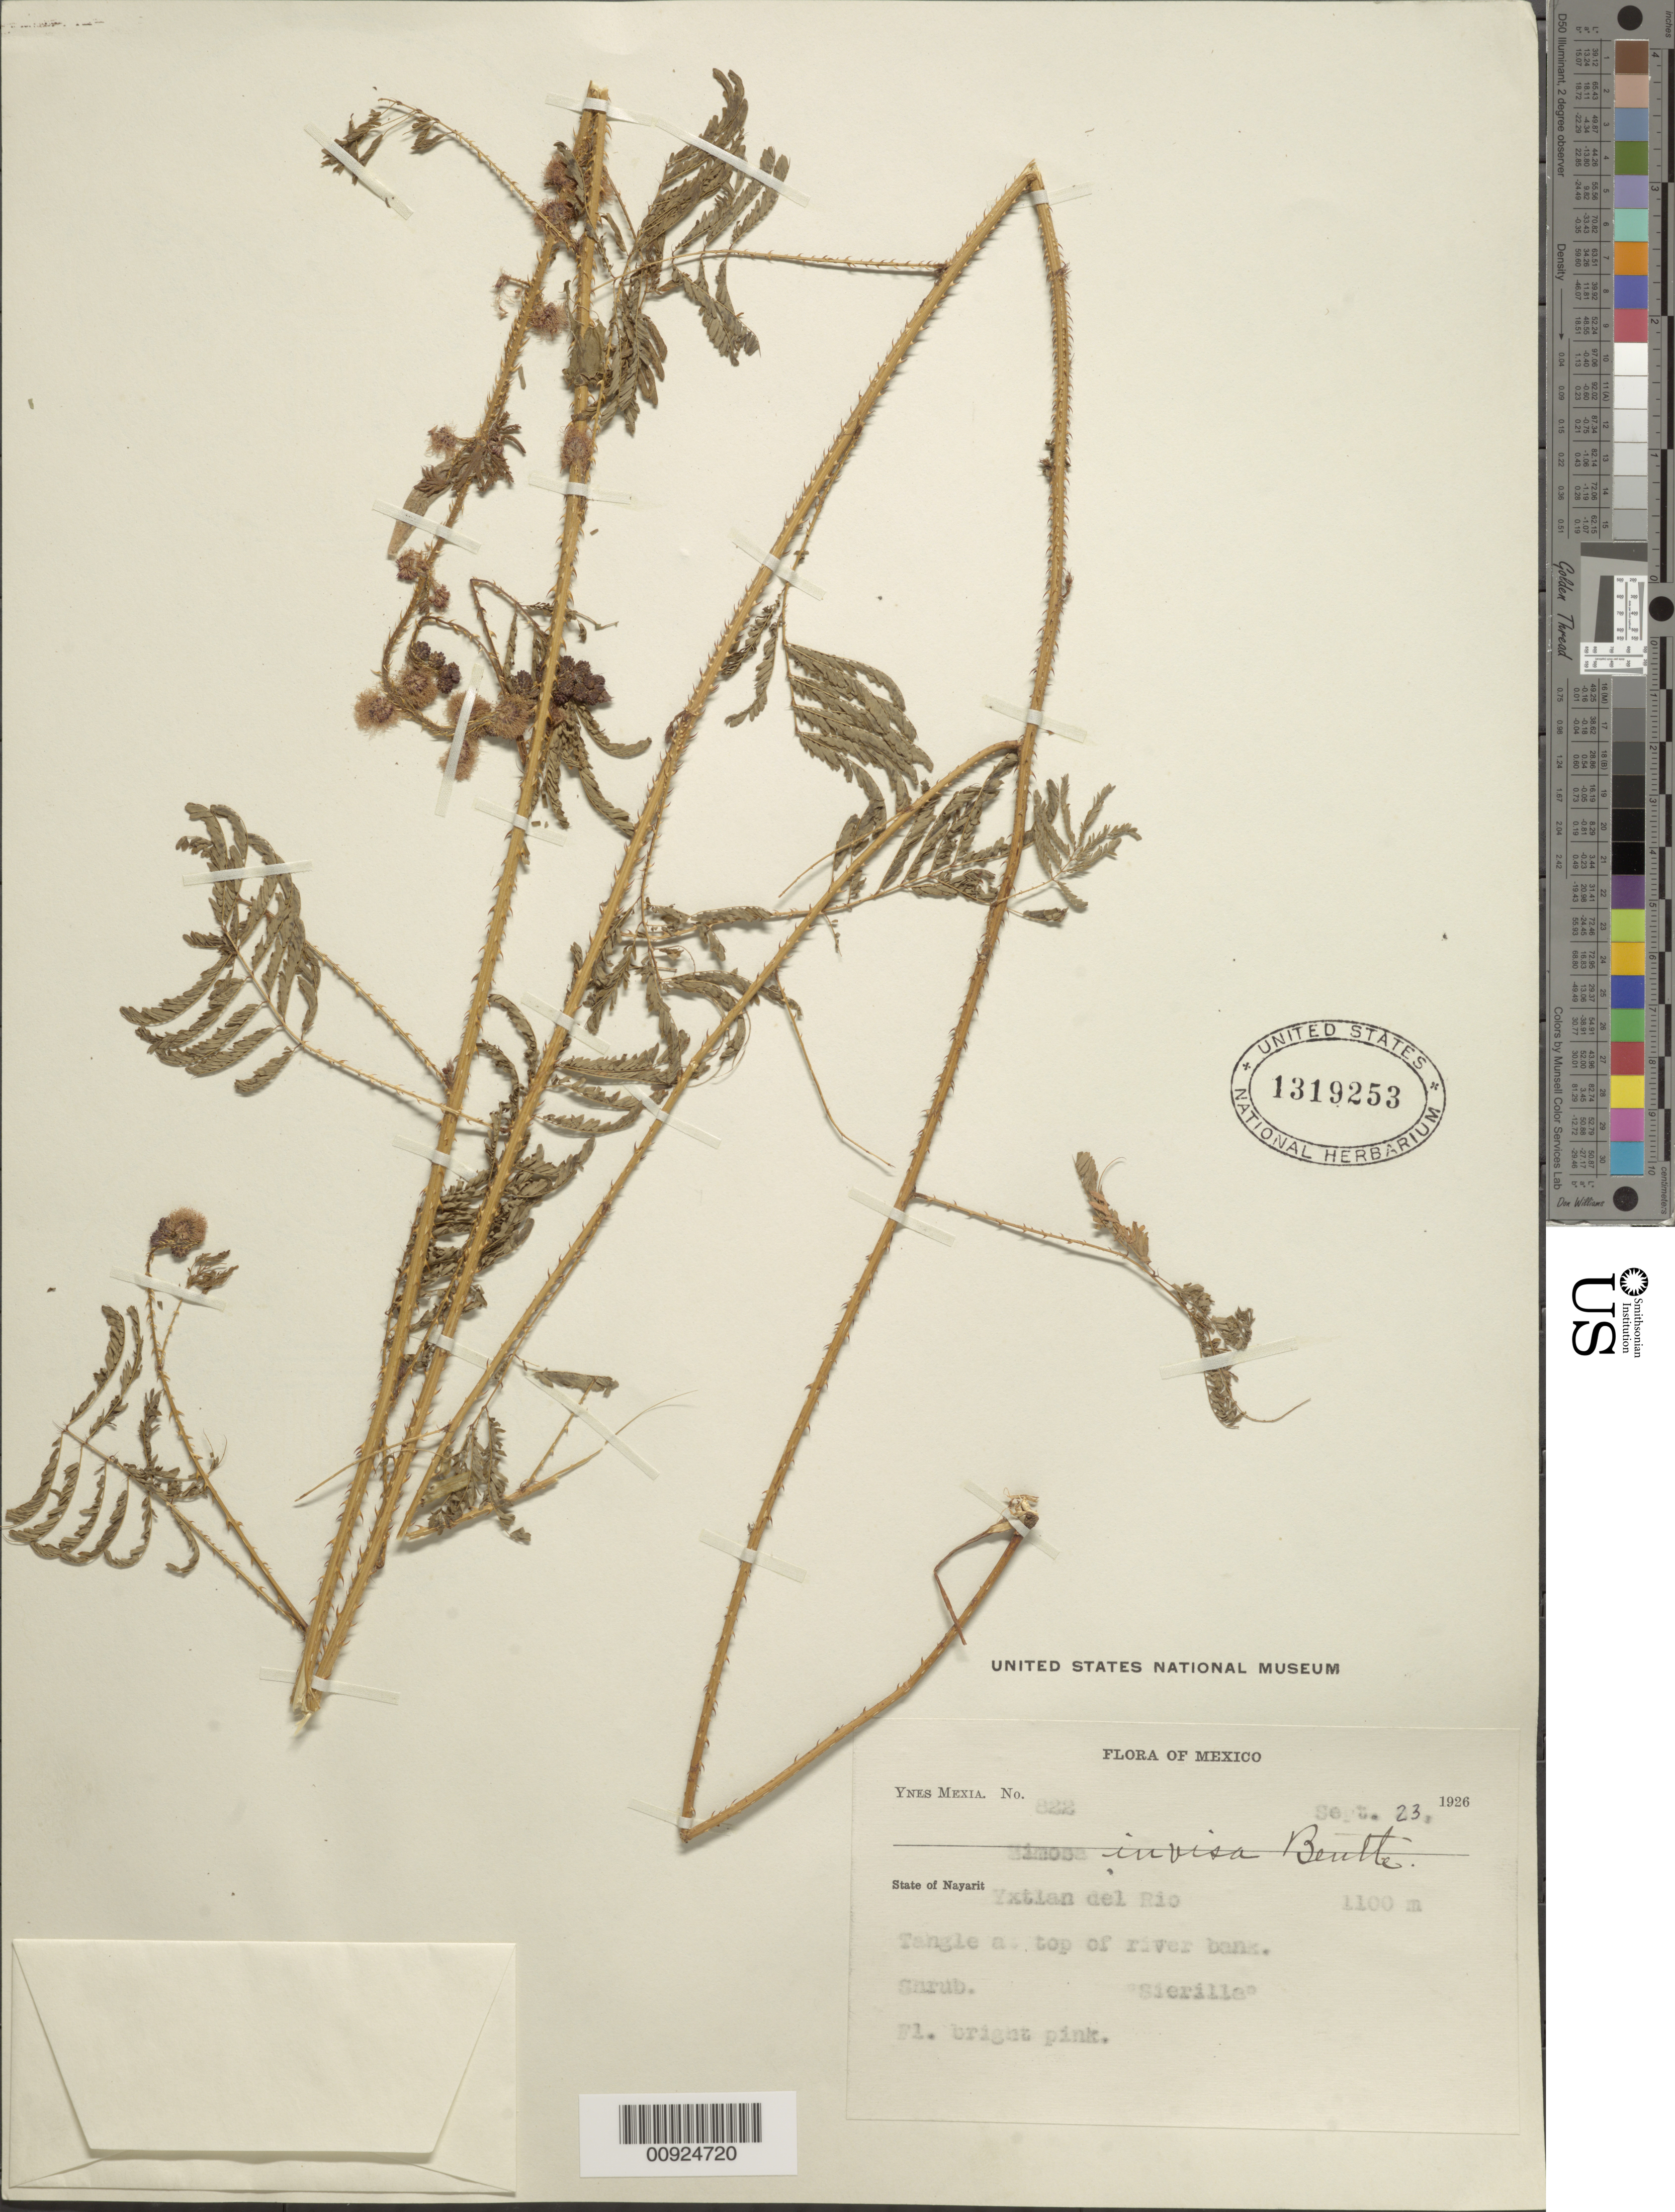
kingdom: Plantae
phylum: Tracheophyta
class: Magnoliopsida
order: Fabales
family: Fabaceae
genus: Mimosa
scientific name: Mimosa invisa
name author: Mart. ex Colla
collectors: Y. Mexia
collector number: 822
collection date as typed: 23 Sep 1926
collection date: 1926-09-23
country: Mexico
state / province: Nayarit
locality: State of Nayarit: Yxtlán del Río.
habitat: Tangle at top of river bank.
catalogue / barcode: US 1319253